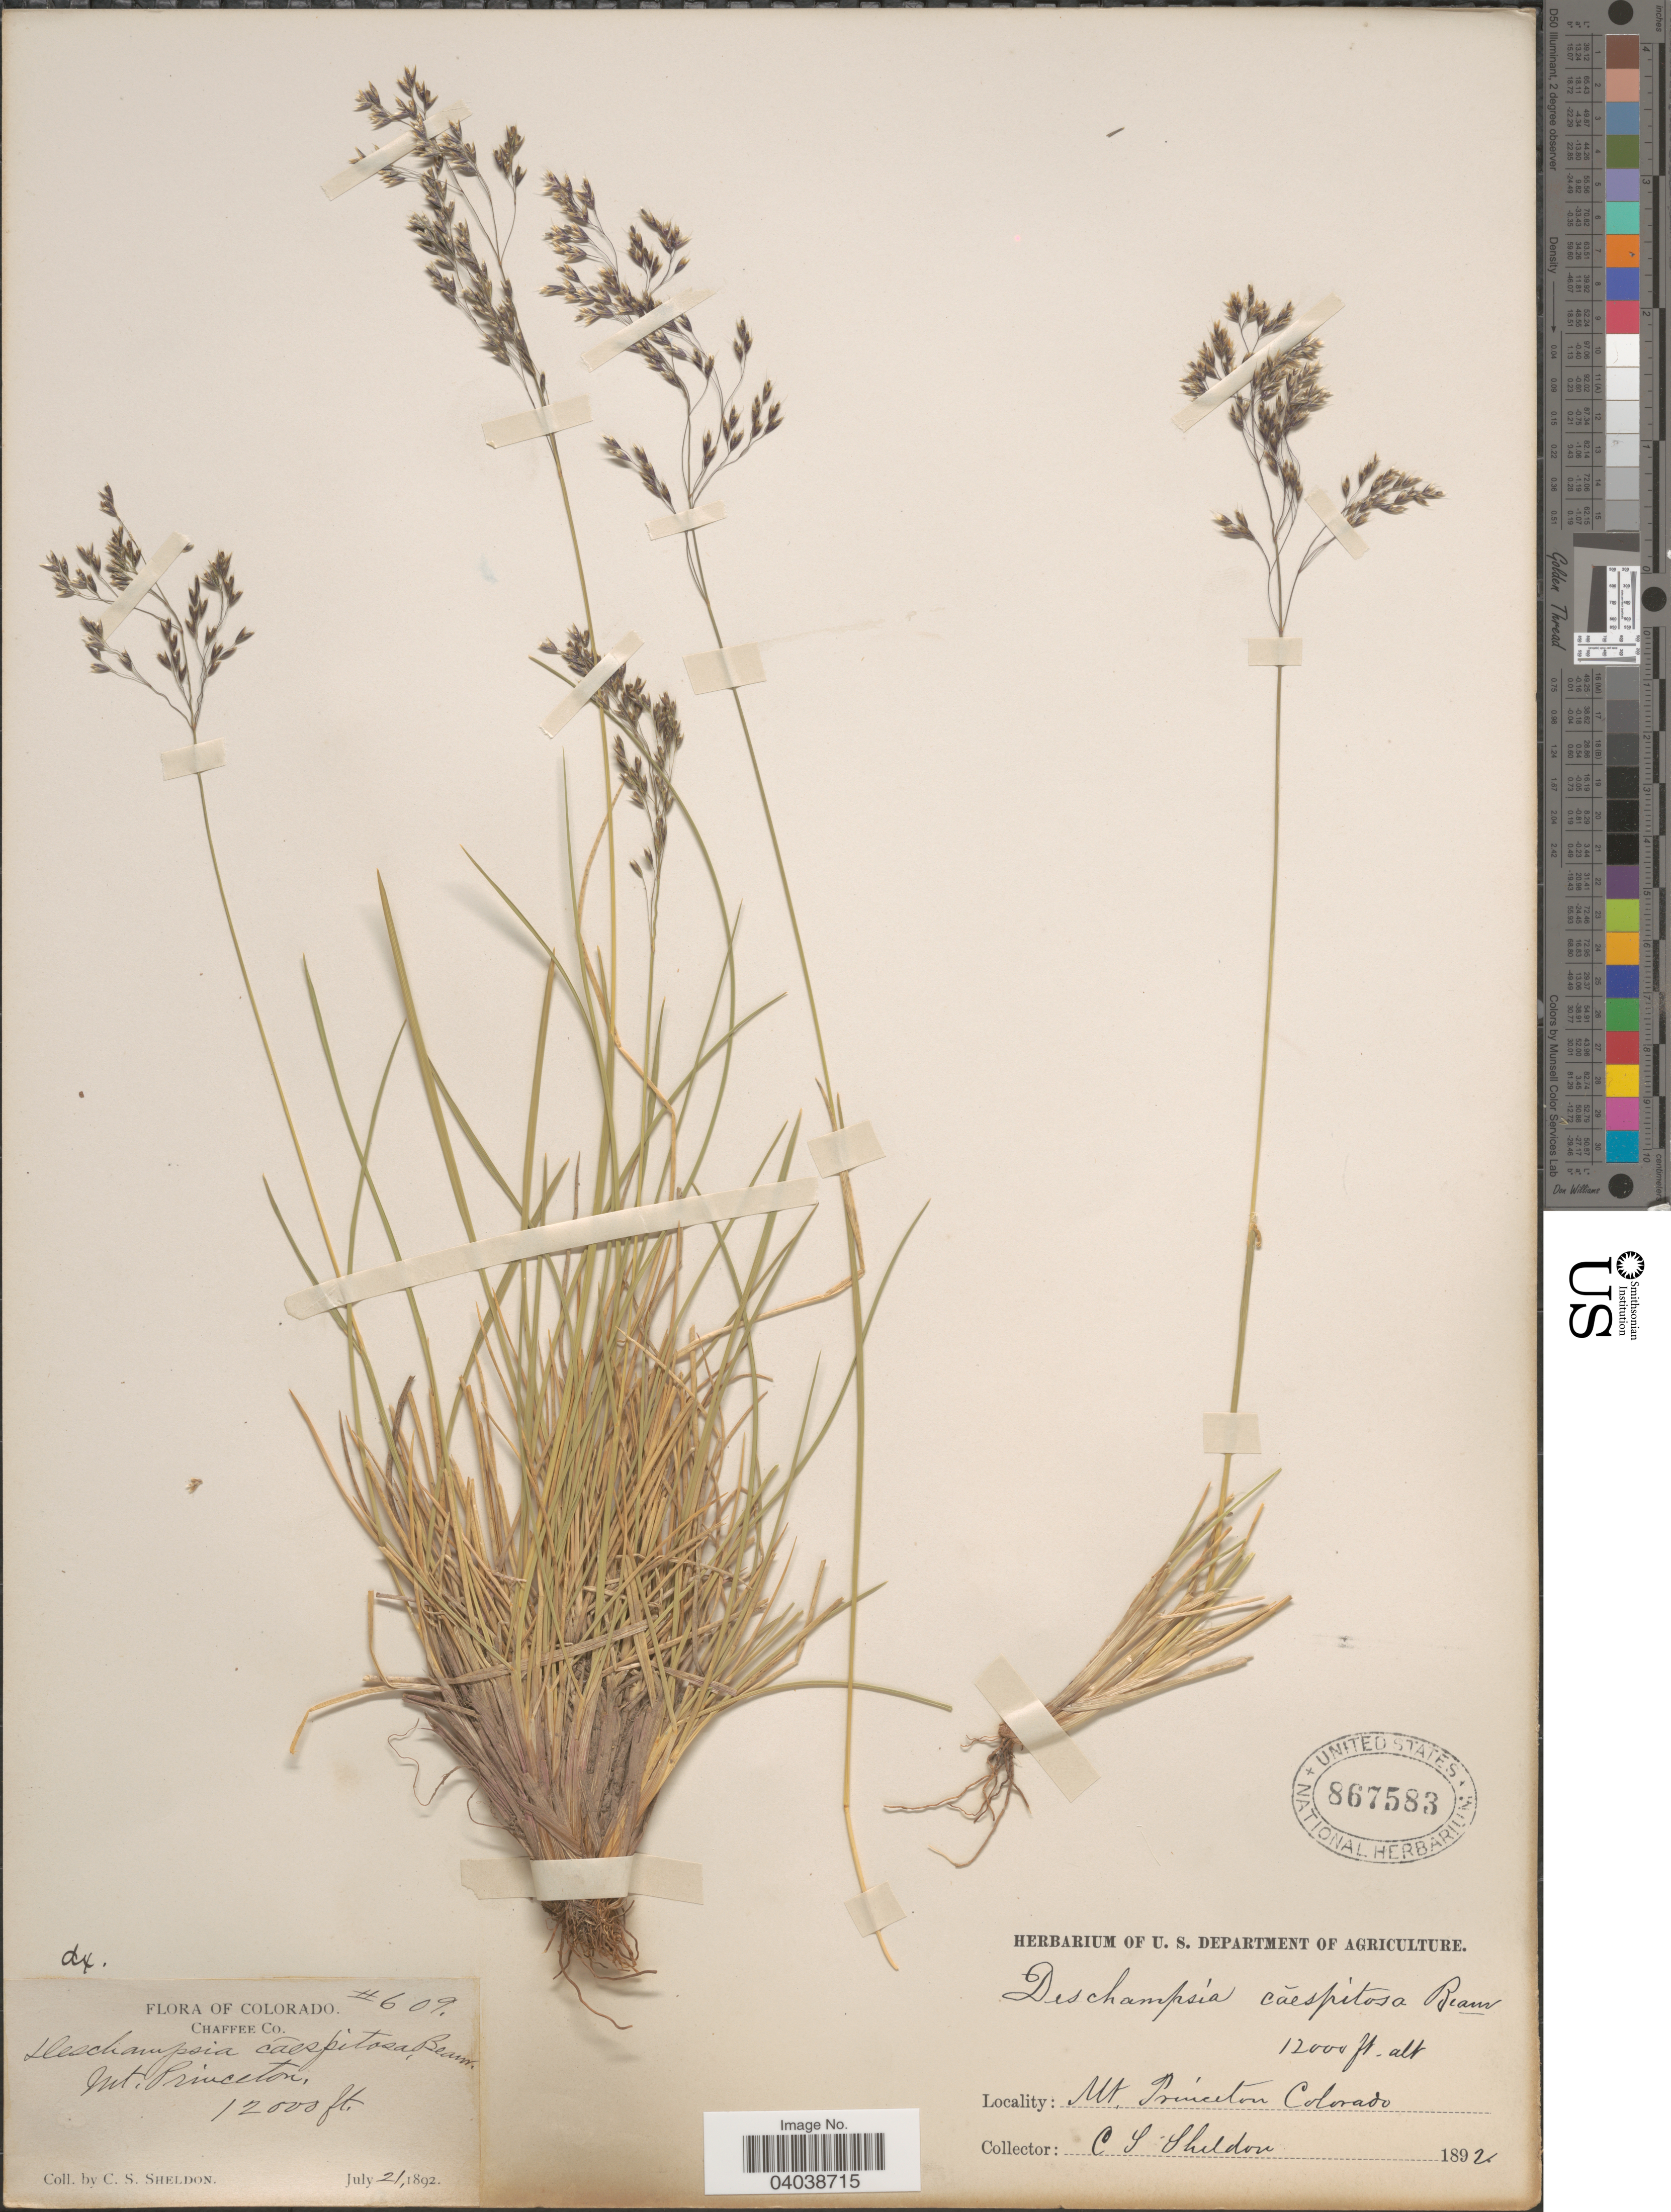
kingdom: Plantae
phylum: Tracheophyta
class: Liliopsida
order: Poales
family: Poaceae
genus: Deschampsia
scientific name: Deschampsia cespitosa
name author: (L.) P. Beauv.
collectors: C. S. Sheldon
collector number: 609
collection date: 1892-07-21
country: United States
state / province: Colorado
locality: Chaffee Co. Mt. Princeton.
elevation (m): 3658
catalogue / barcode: US 867583